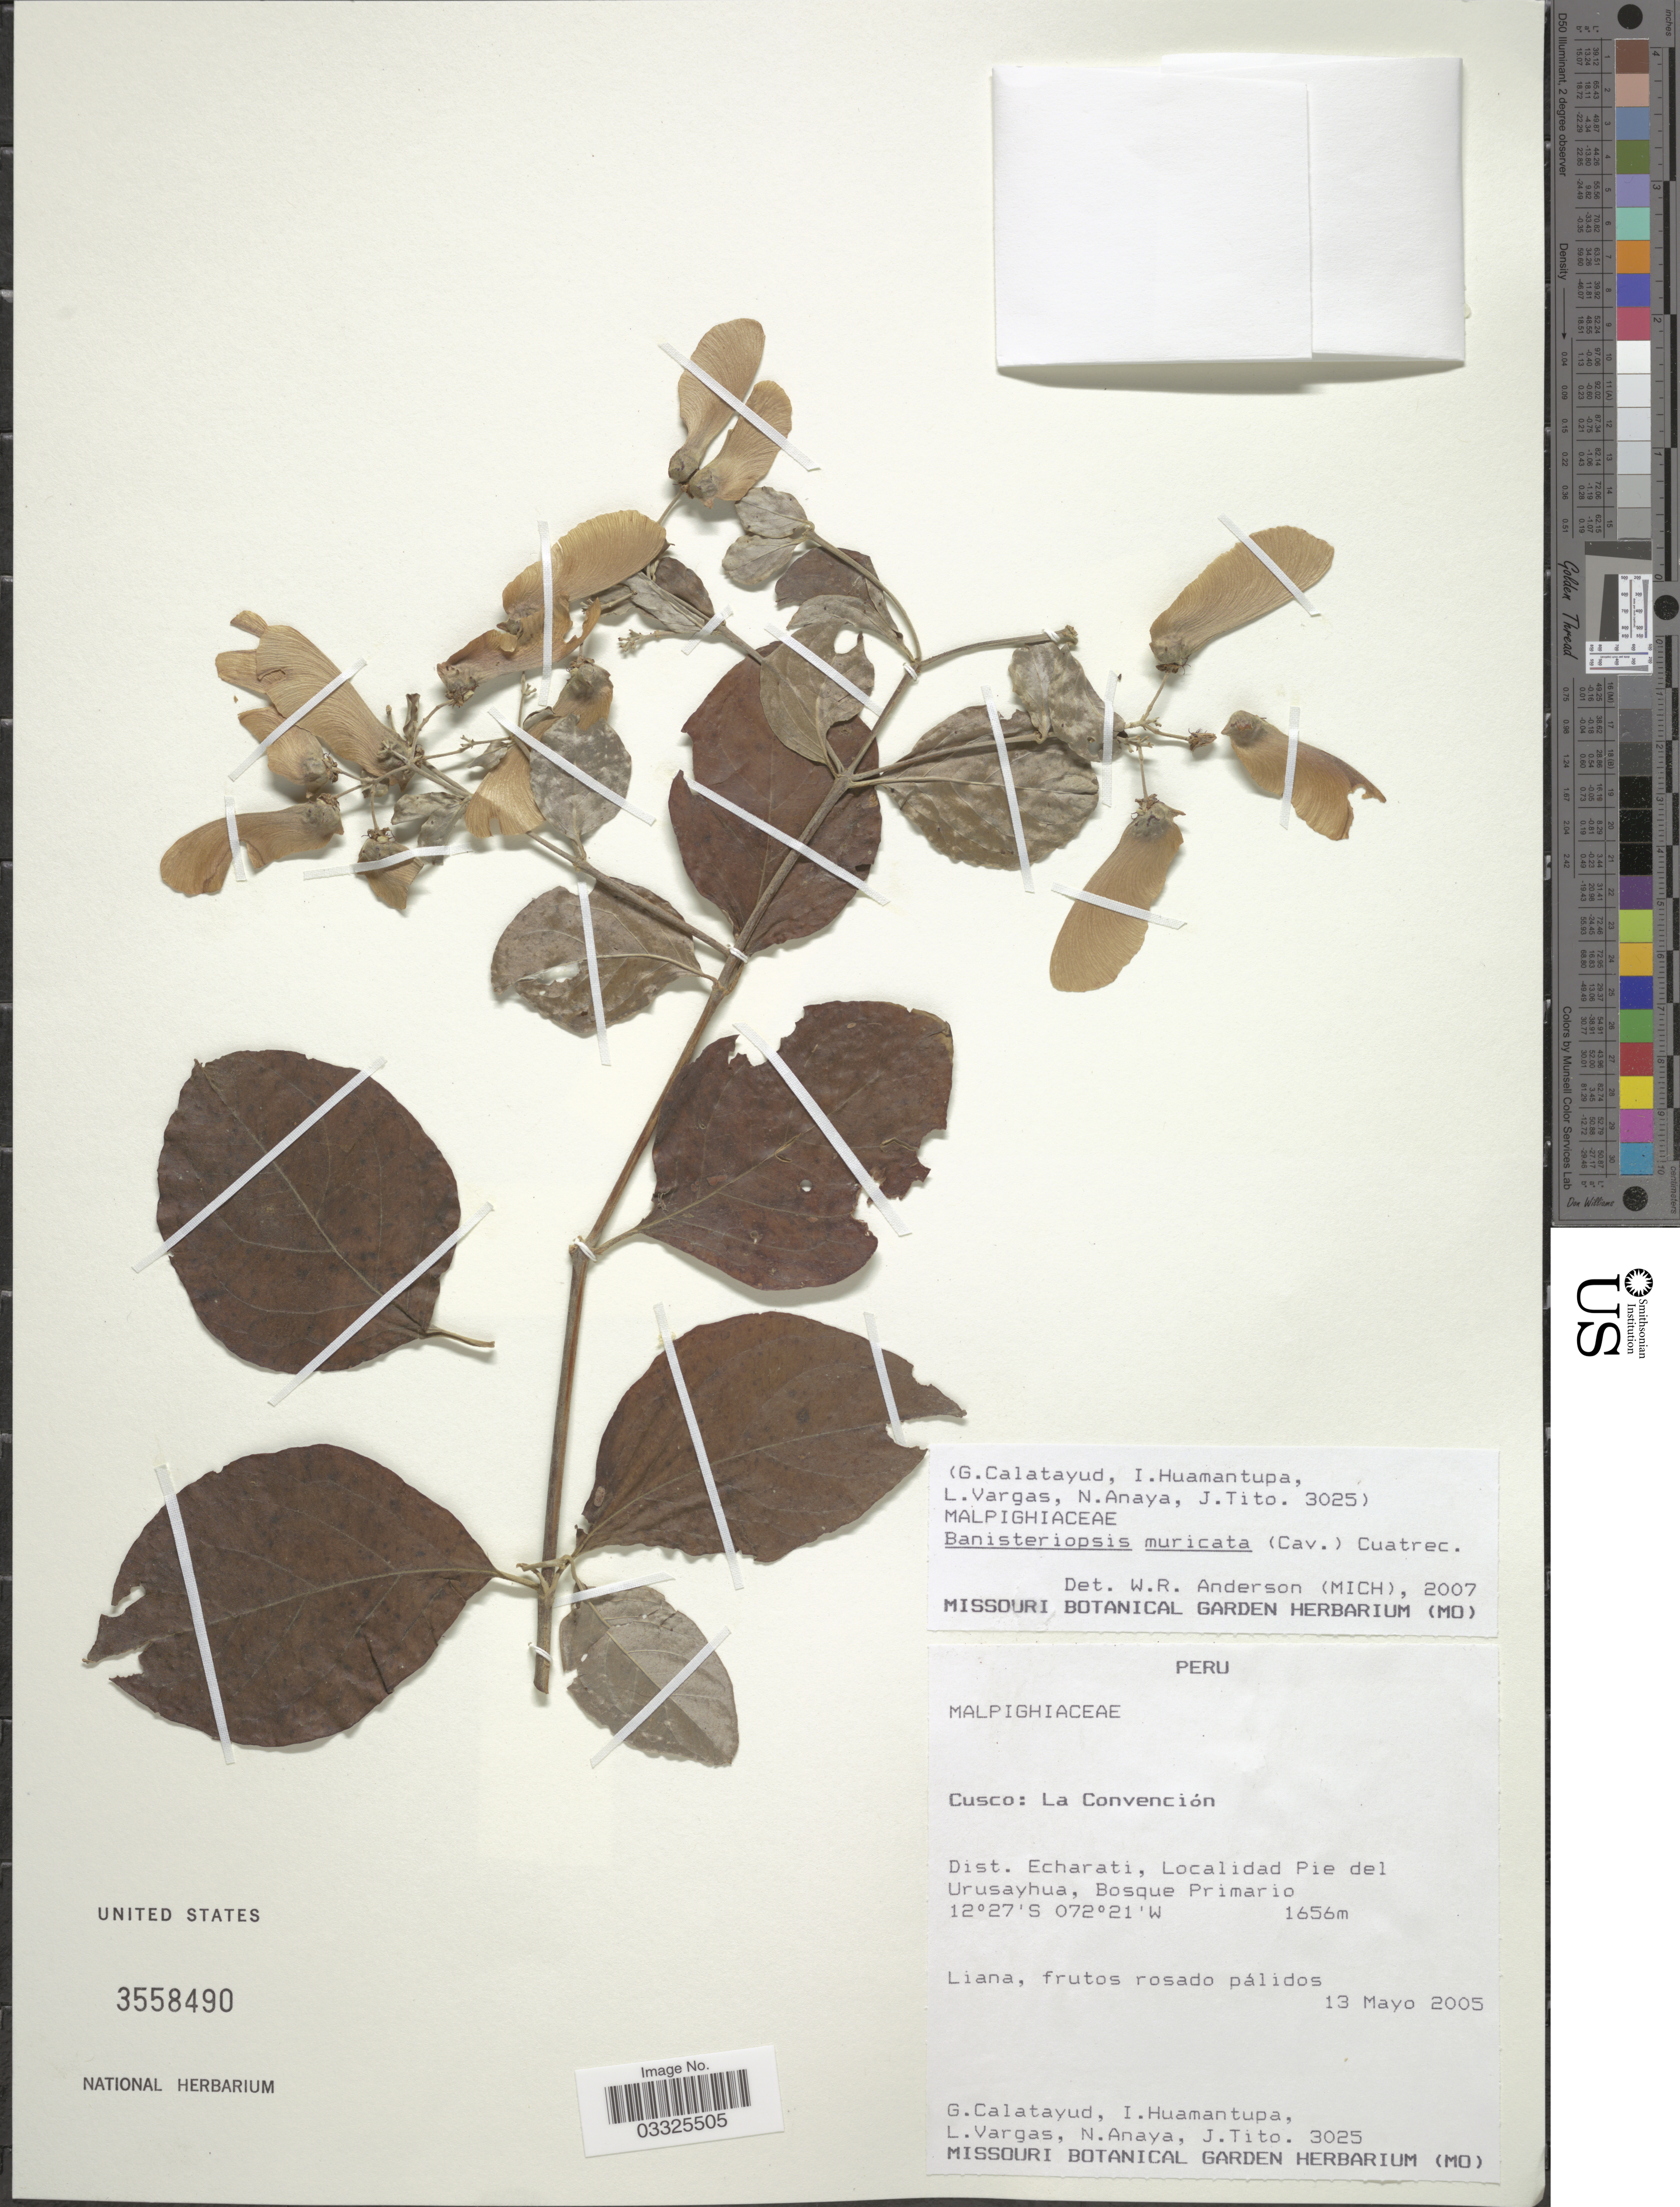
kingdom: Plantae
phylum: Tracheophyta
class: Magnoliopsida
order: Malpighiales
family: Malpighiaceae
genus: Banisteriopsis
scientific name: Banisteriopsis muricata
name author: (Cav.) Cuatrec.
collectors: G. Calatayud, I. Huamantupa, L. Vargas, N. Anaya & J. Tito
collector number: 3025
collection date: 2005-05-13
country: Peru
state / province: Cusco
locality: La Convención, Dist. Echarati, Pie del Urusayhua.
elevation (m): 1656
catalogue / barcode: US 3558490